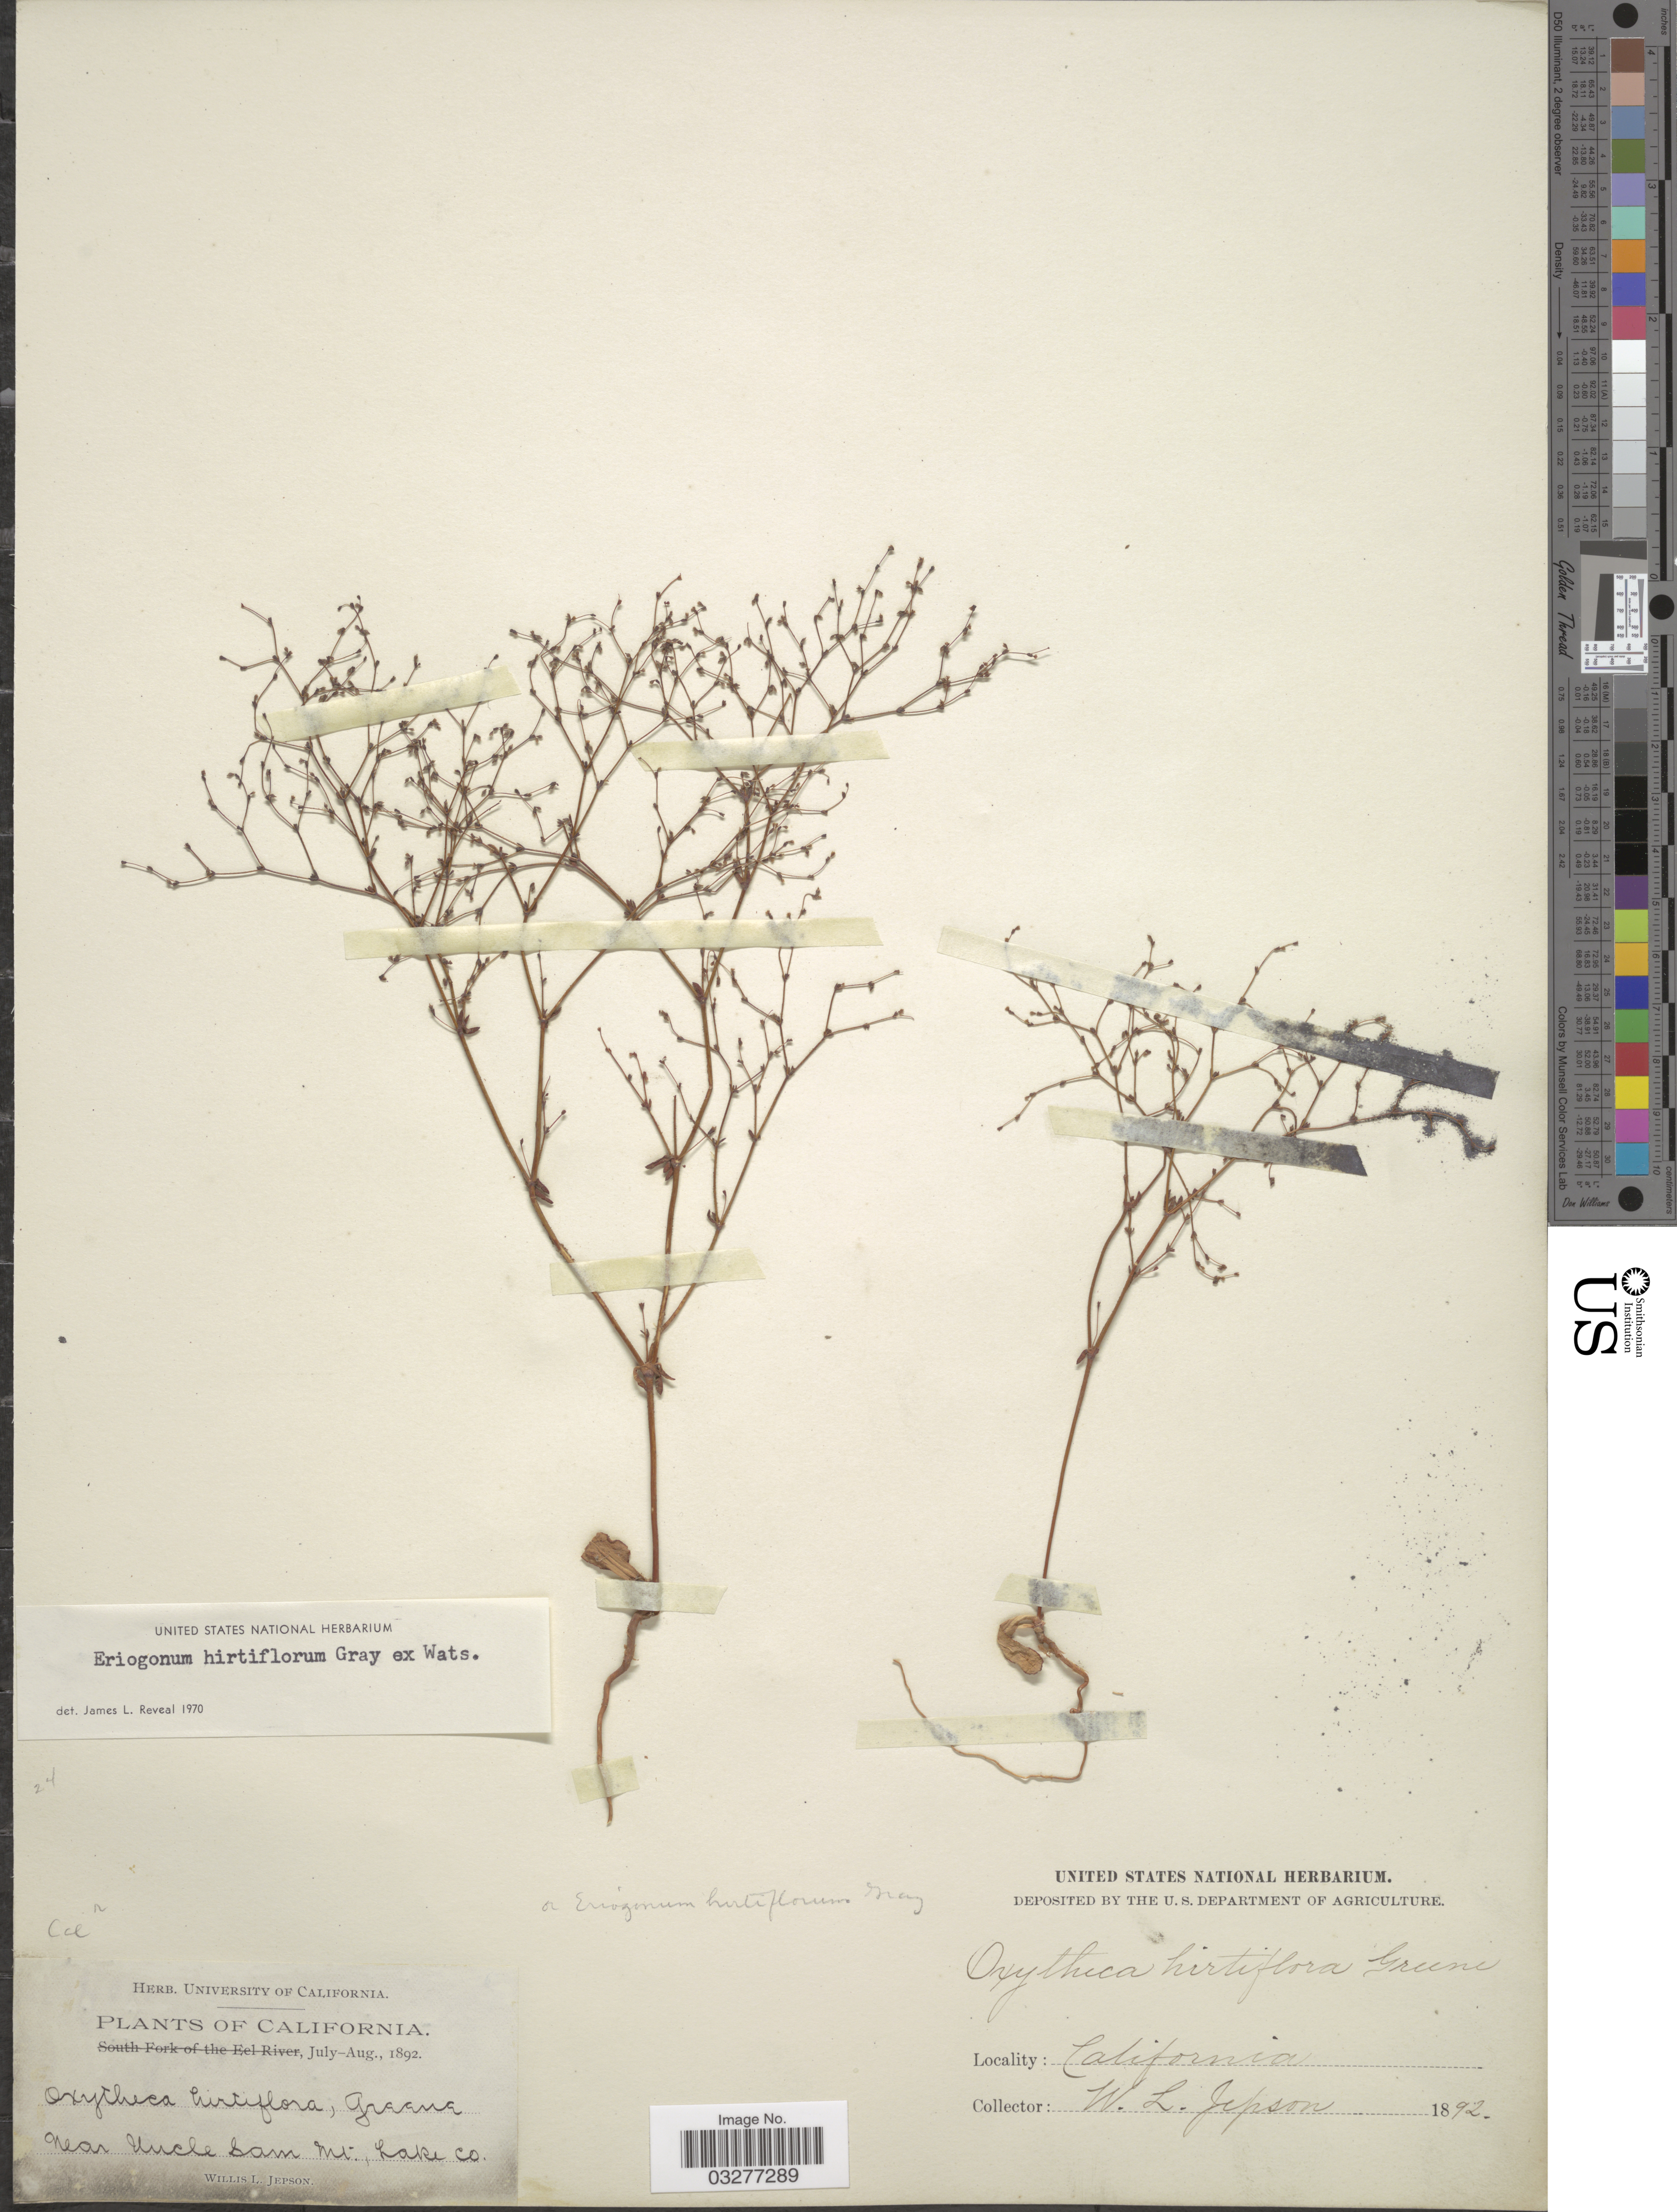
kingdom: Plantae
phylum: Tracheophyta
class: Magnoliopsida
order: Caryophyllales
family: Polygonaceae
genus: Eriogonum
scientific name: Eriogonum hirtiflorum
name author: A. Gray ex S. Watson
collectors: W. L. Jepson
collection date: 1892-07/1892-08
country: United States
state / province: California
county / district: Lake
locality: Near Uncle Sam Mt., Lake Co.